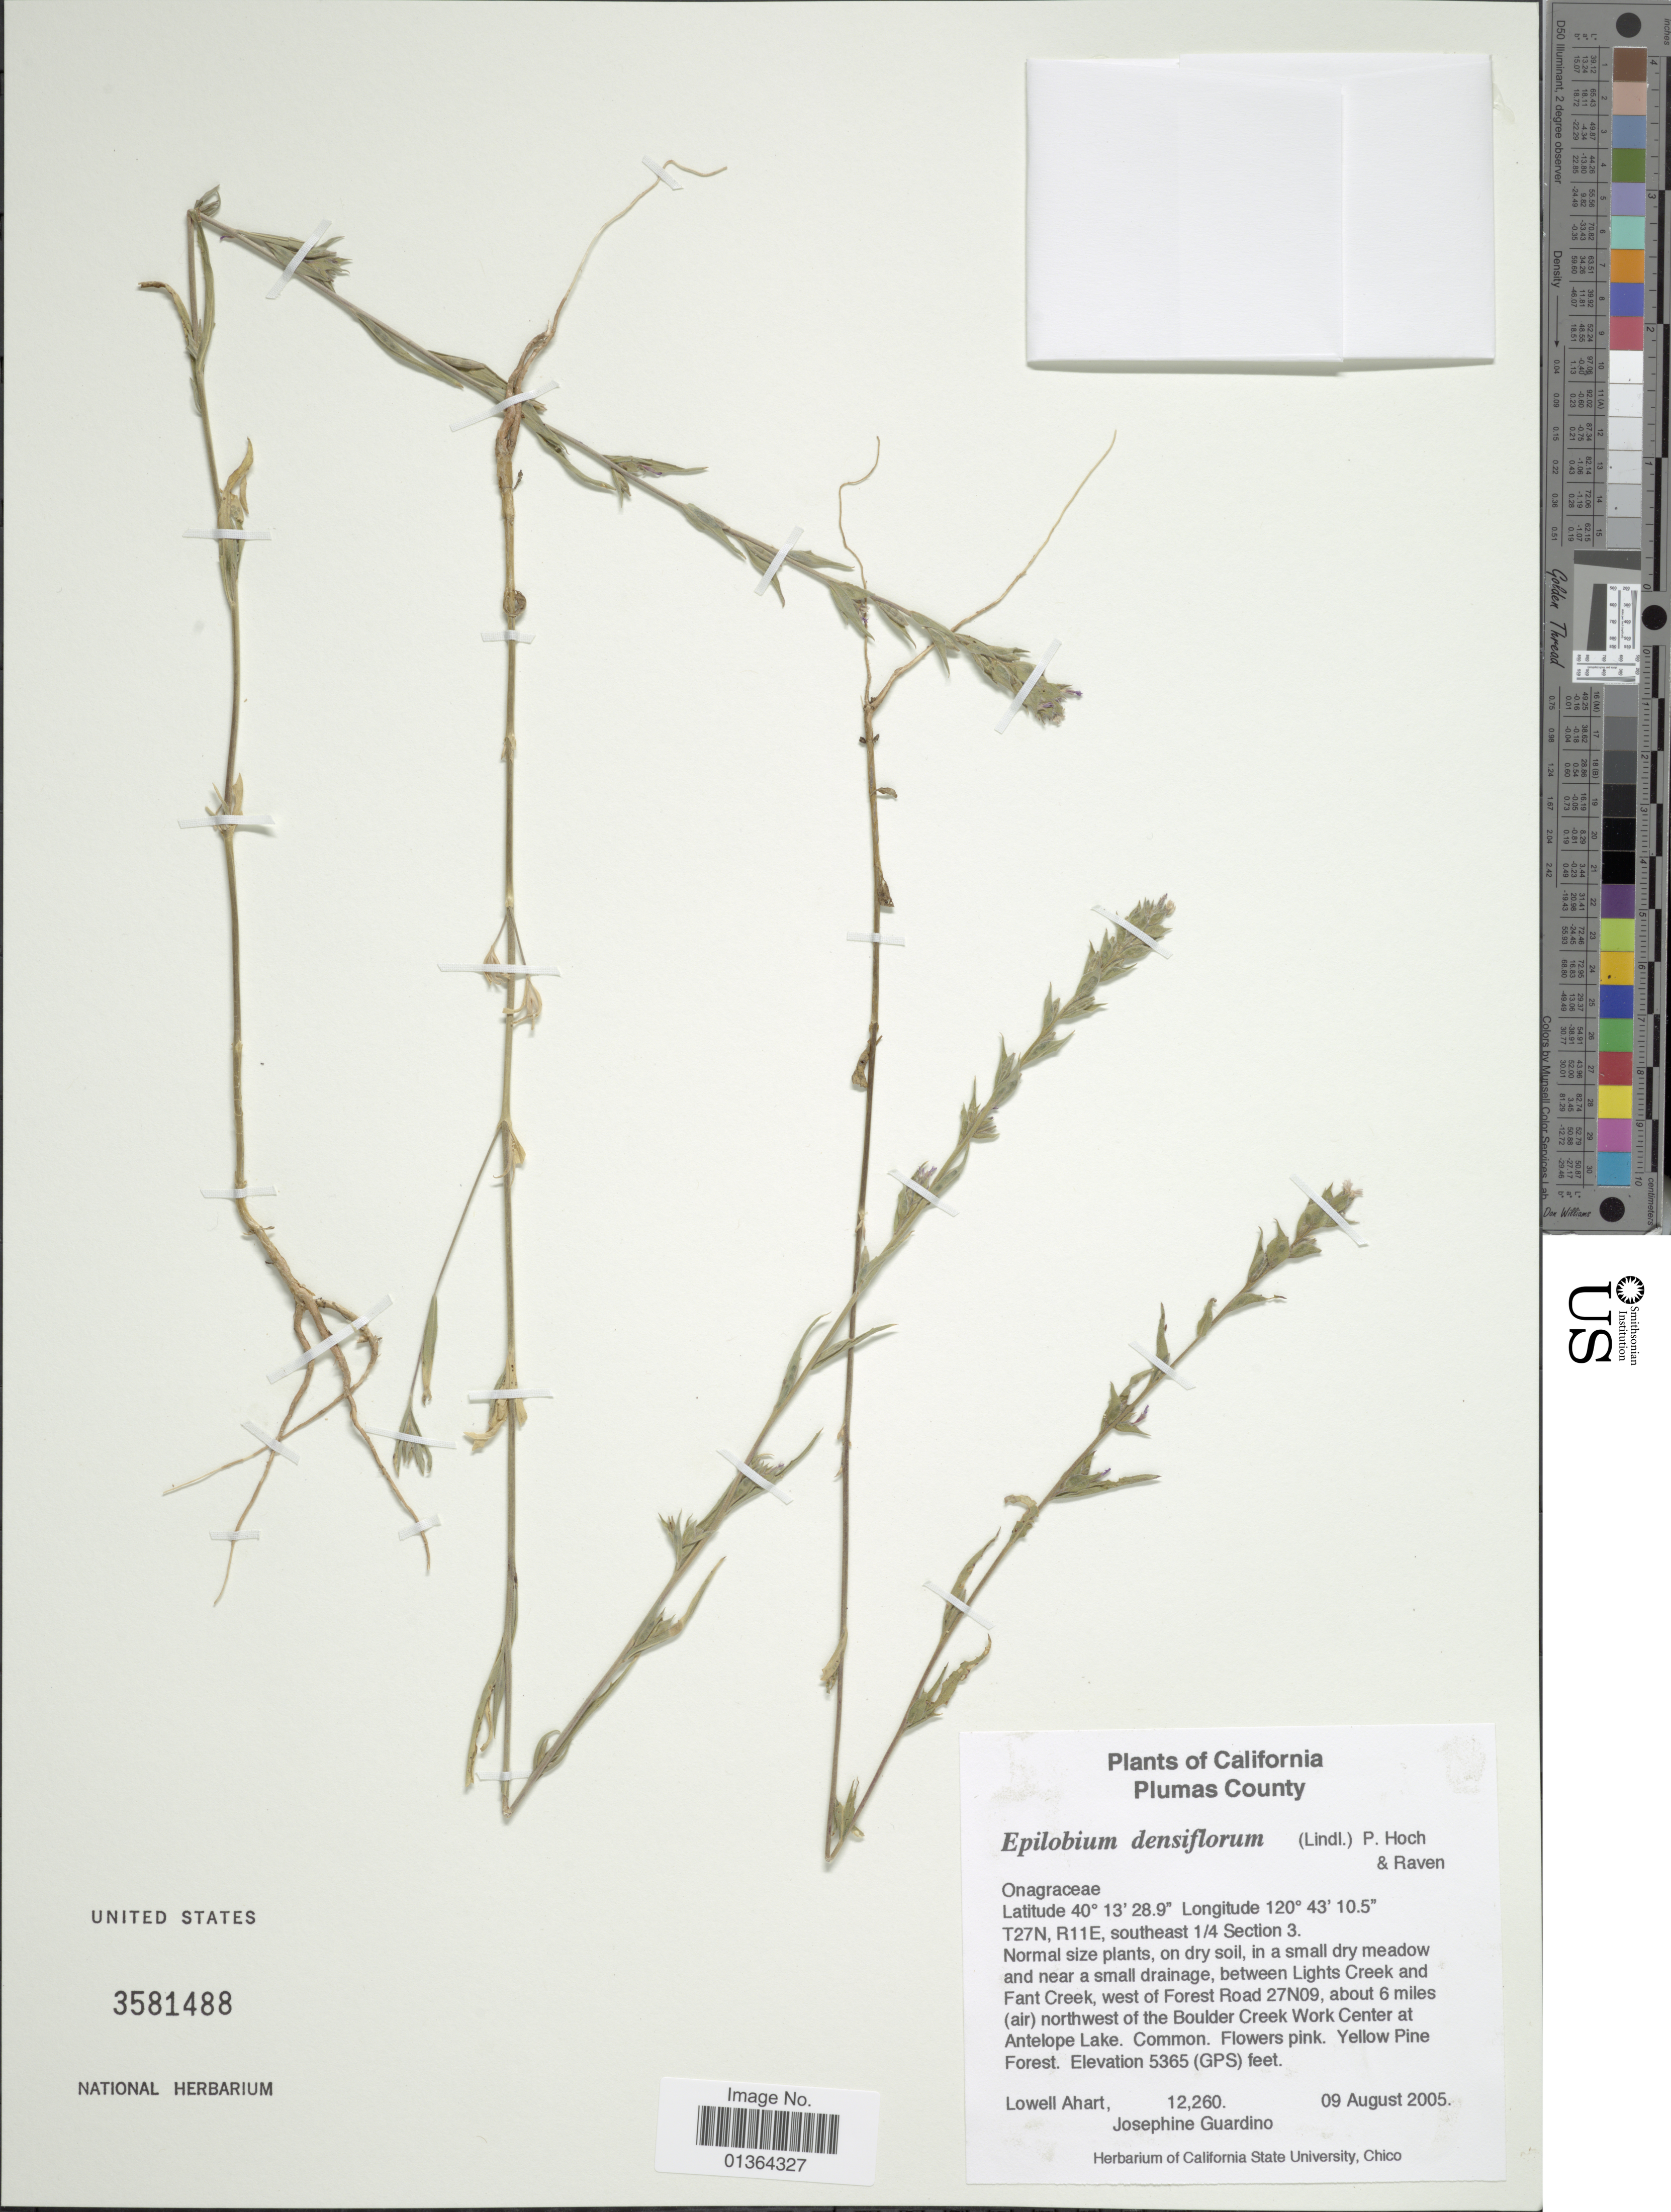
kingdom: Plantae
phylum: Tracheophyta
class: Magnoliopsida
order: Myrtales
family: Onagraceae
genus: Epilobium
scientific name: Epilobium densiflorum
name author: (Lindl.) Hoch & P.H. Raven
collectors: L. Ahart & J. Guardino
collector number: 12260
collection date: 2005-08-09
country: United States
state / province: California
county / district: Plumas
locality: Plumas County. Between Lights Creek and Fant Creek, West of Forest Road 27N09, about 6 miles (air) northwest of the Boulder Creek Work Center at Antelope Lake.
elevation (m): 1635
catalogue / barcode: US 3581488